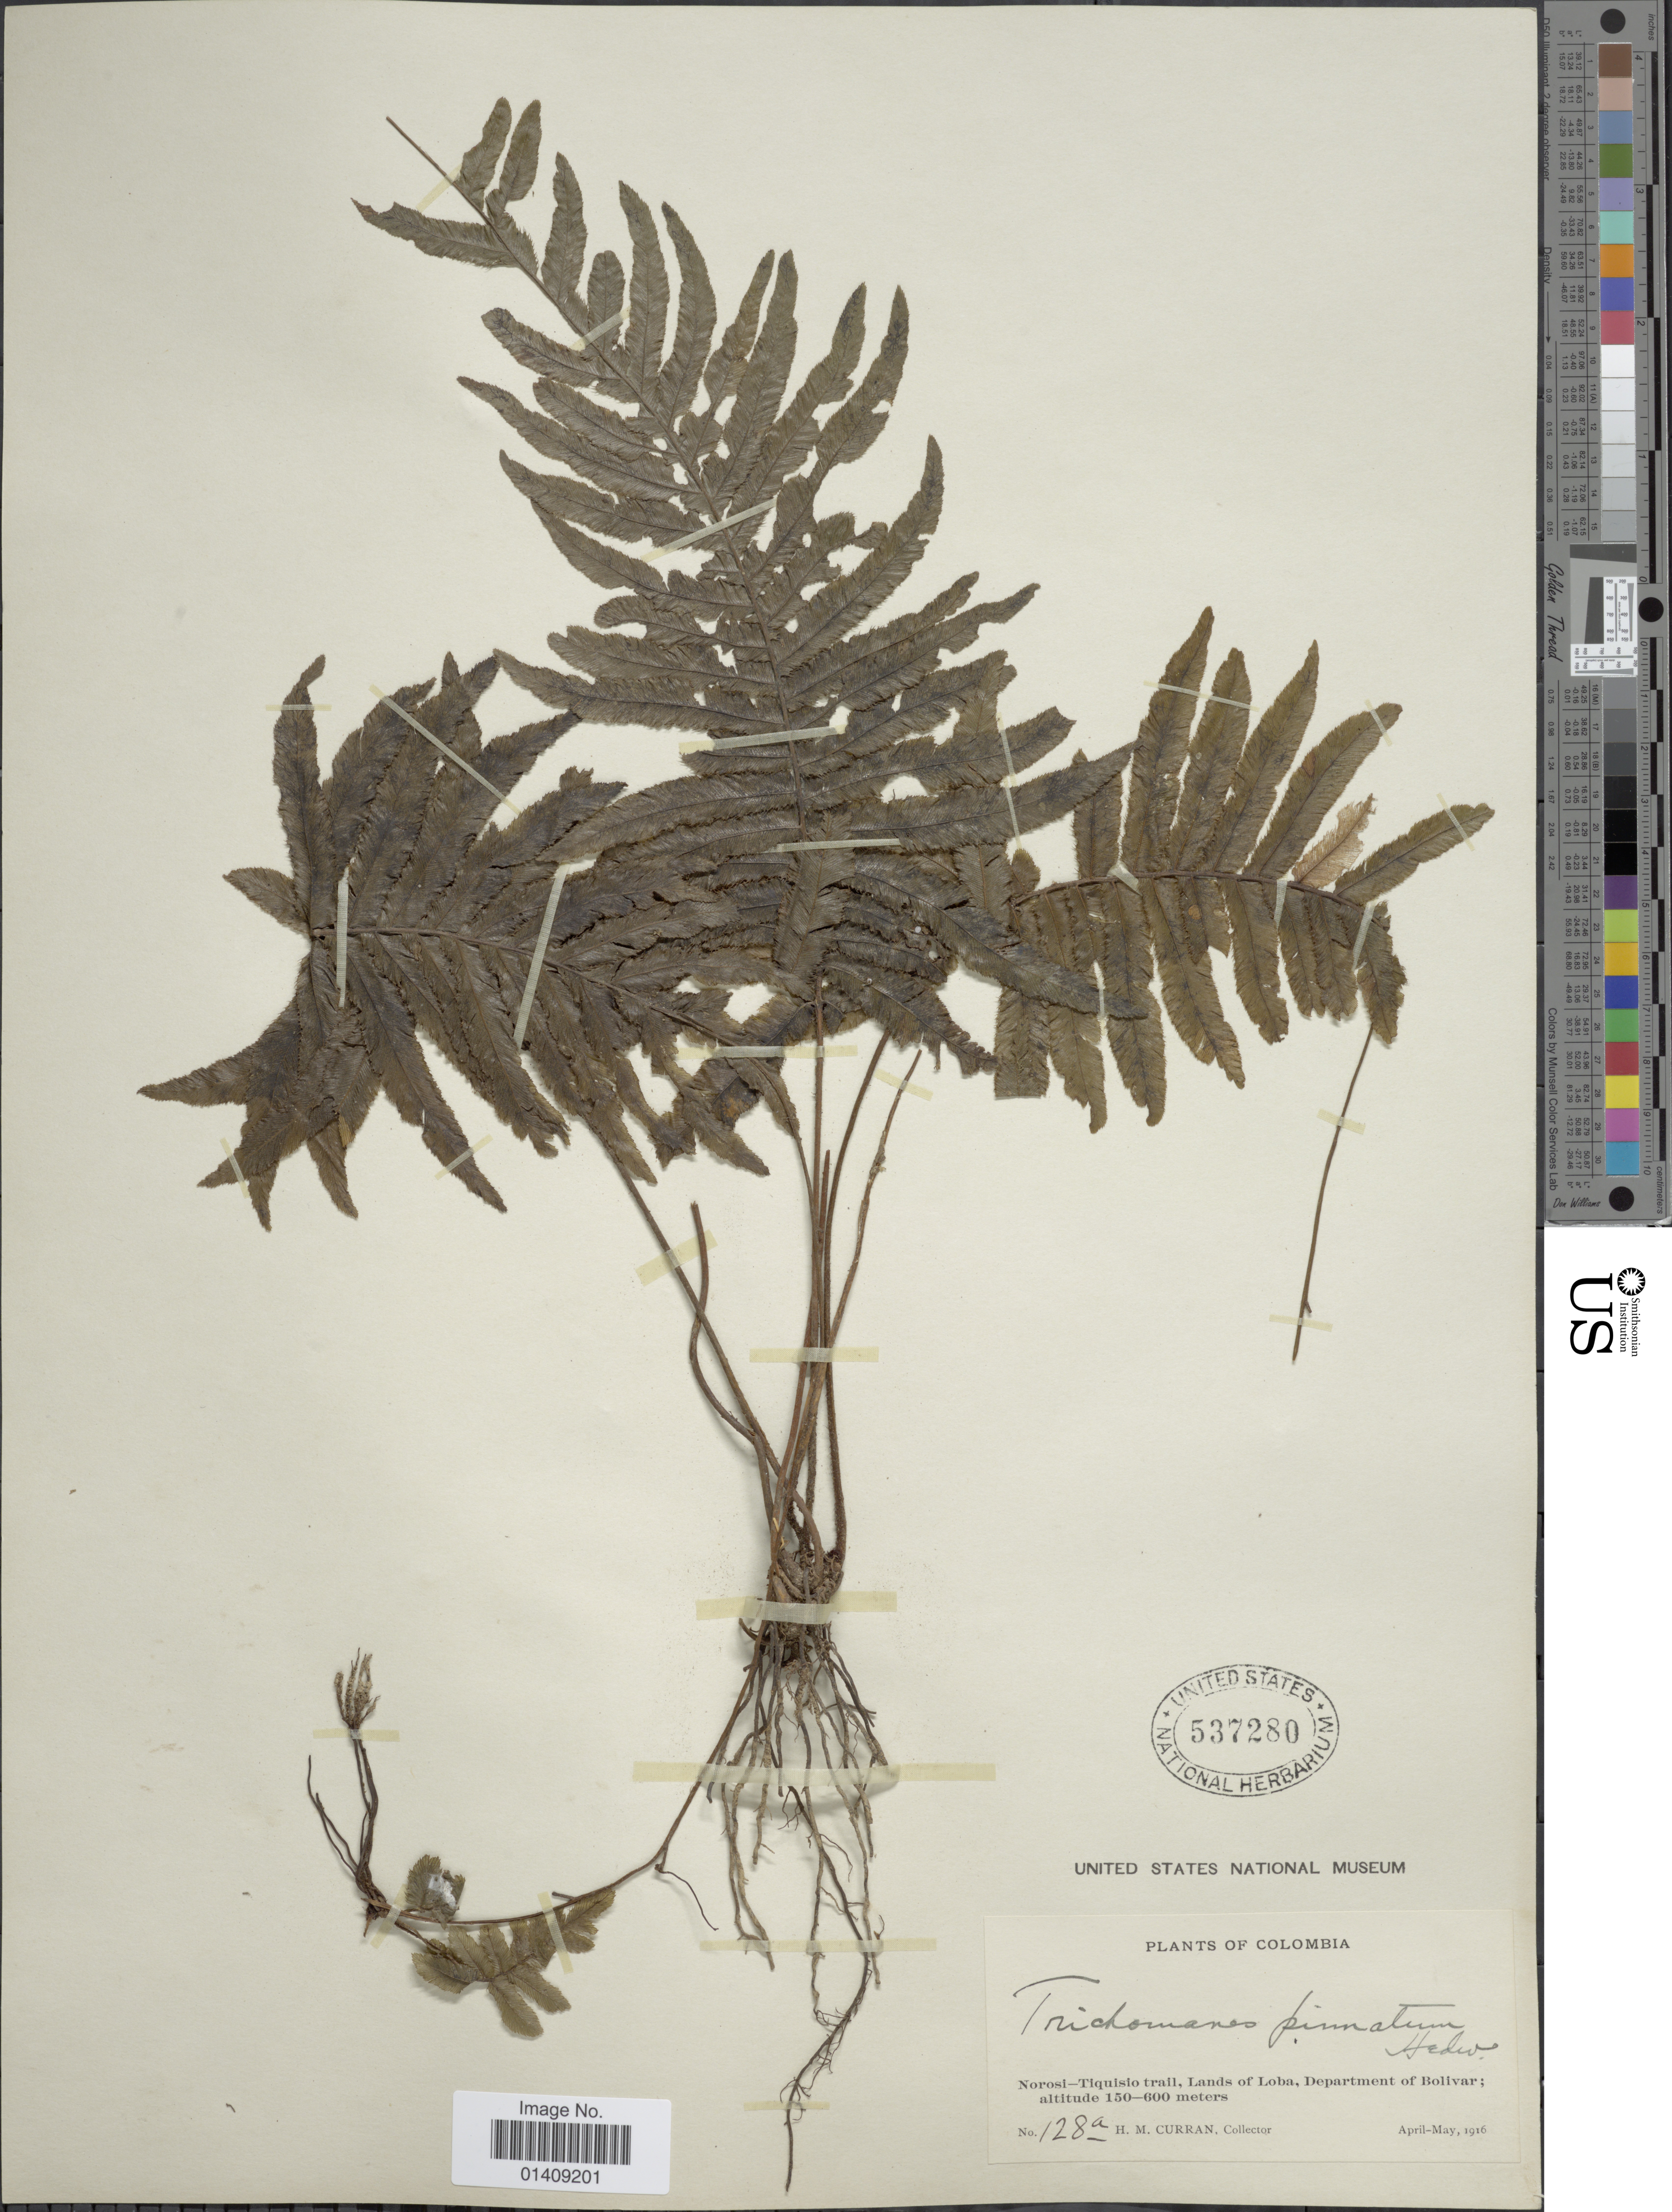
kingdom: Plantae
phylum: Tracheophyta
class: Polypodiopsida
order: Hymenophyllales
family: Hymenophyllaceae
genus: Trichomanes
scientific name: Trichomanes pinnatum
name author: Hedw.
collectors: H. M. Curran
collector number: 128A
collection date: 1916-04/1916-05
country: Colombia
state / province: Bolívar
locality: Norosi Tiquisio trail, L,ands of Loba, departamento of Bolivar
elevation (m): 150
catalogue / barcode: US 527280